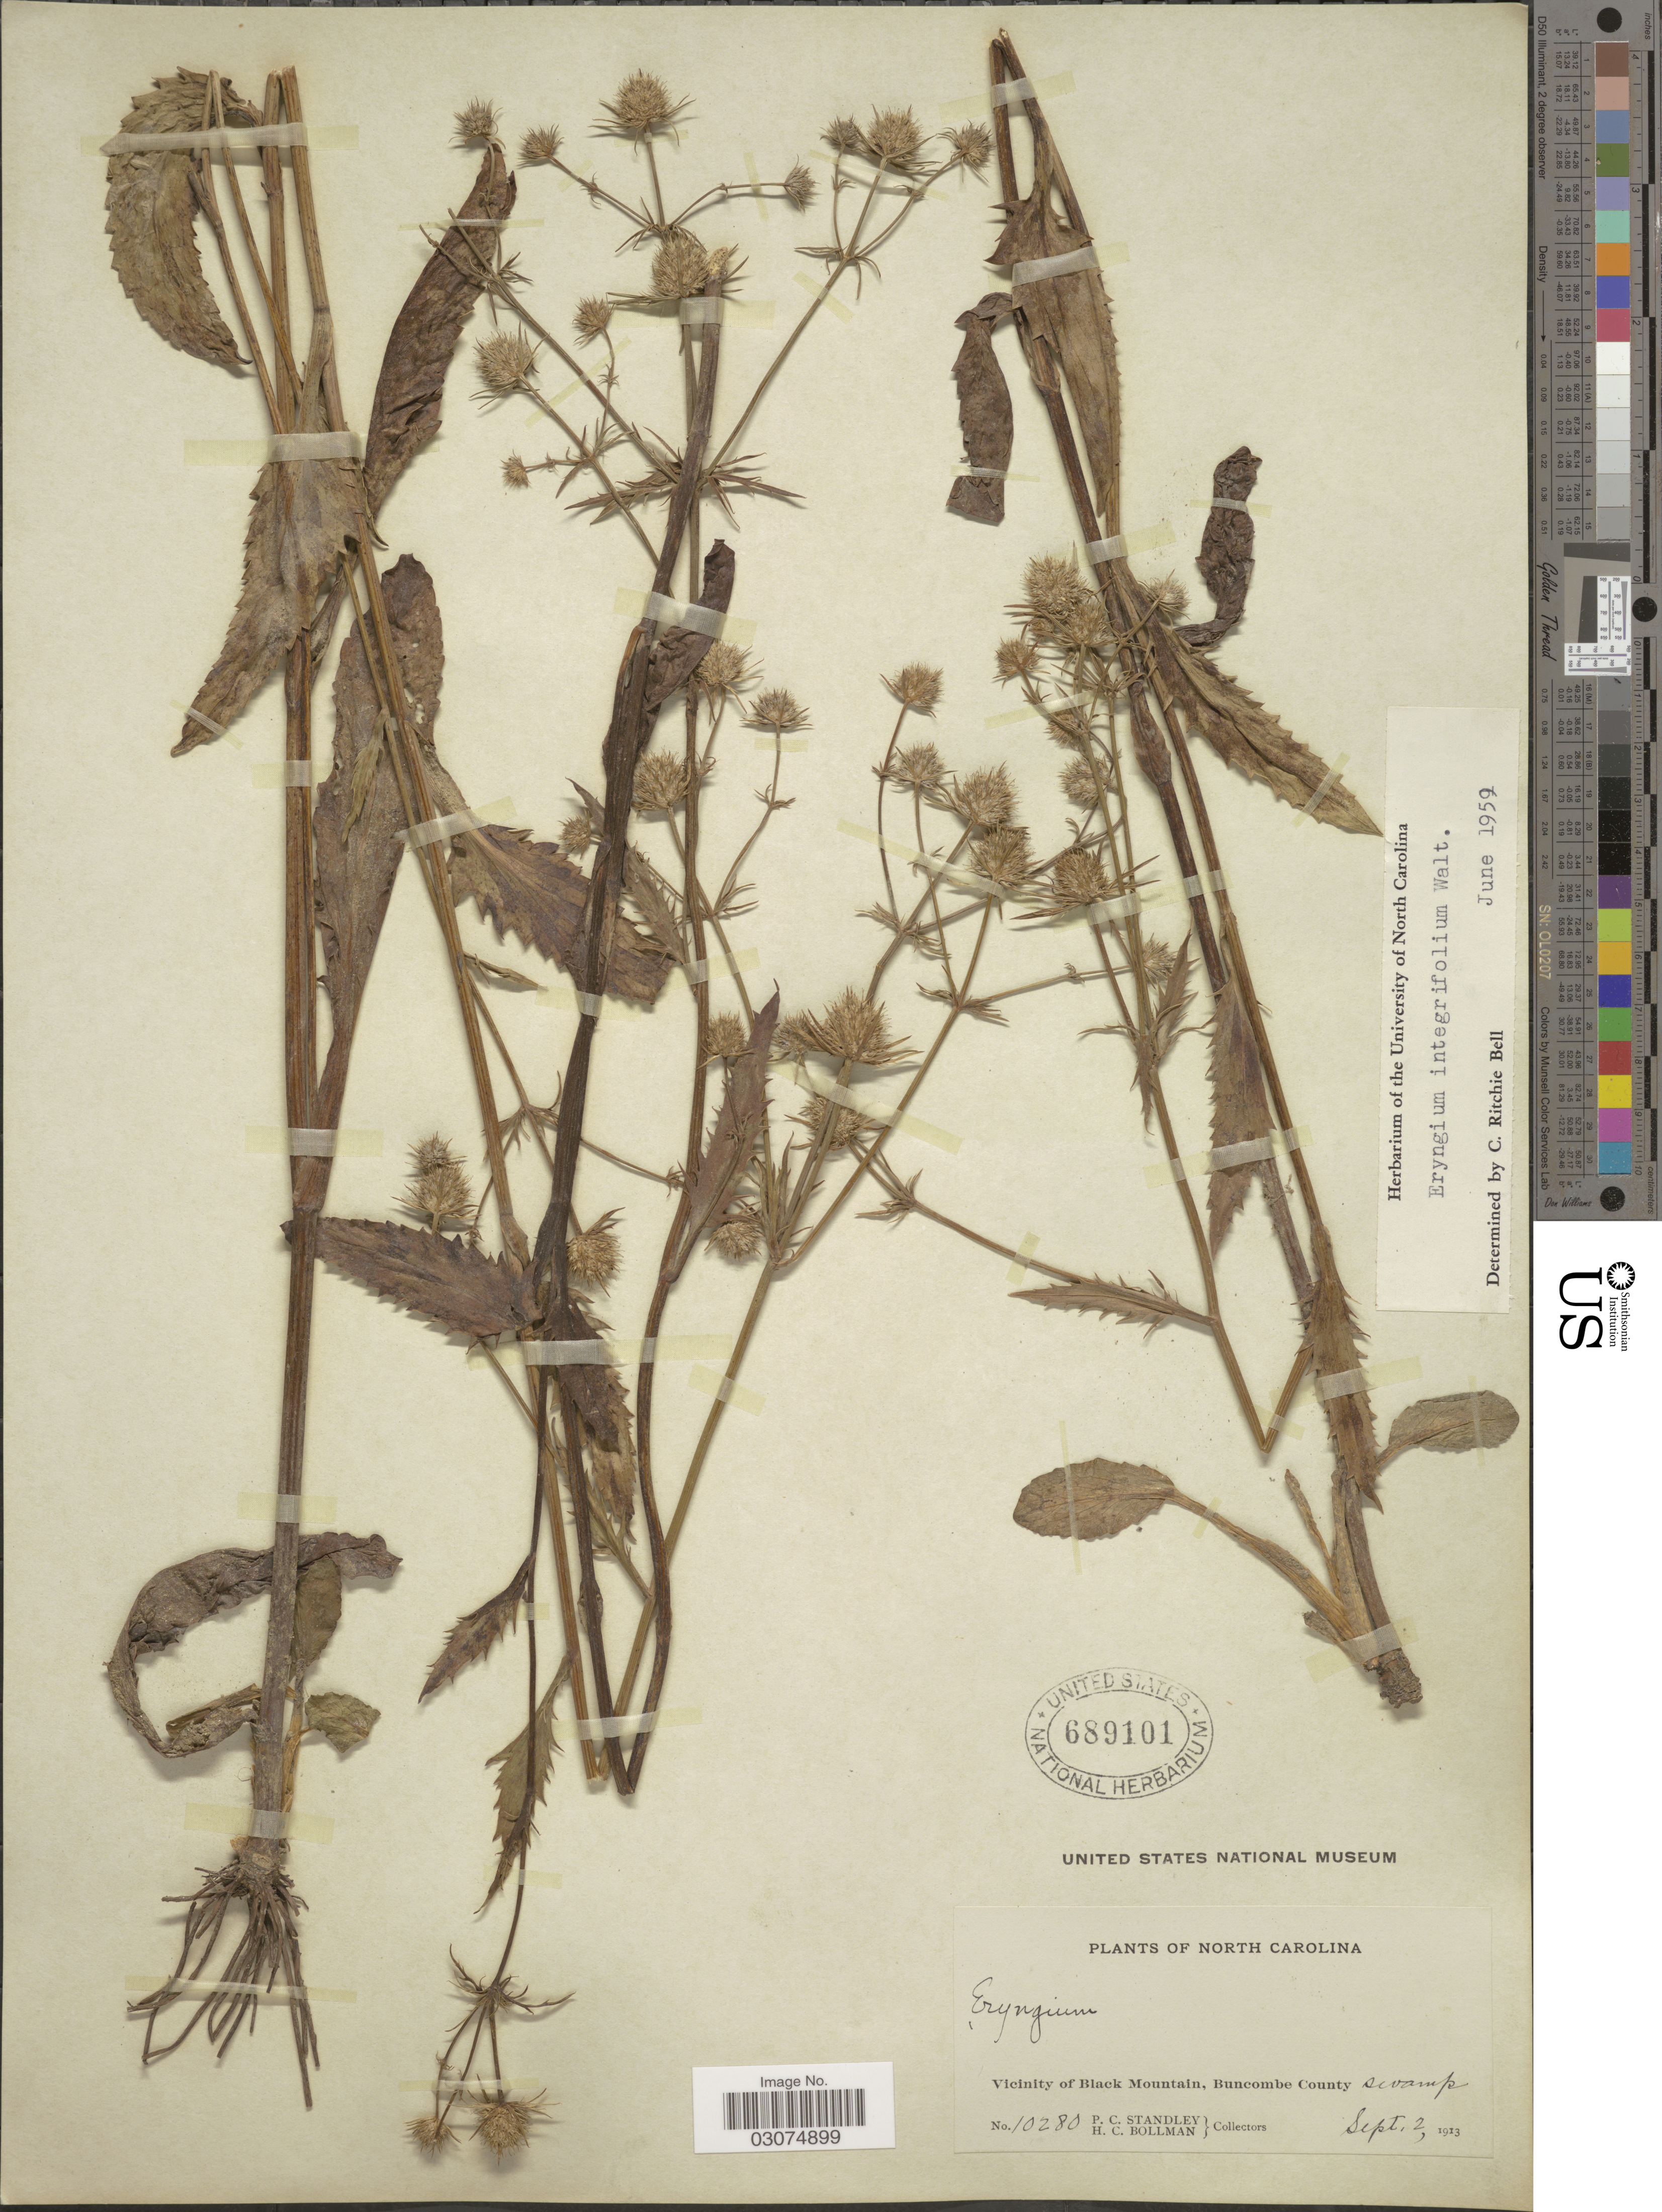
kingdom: Plantae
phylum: Tracheophyta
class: Magnoliopsida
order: Apiales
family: Apiaceae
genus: Eryngium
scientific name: Eryngium integrifolium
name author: Walter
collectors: P. C. Standley & H. C. Bollman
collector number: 10280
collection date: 1913-09-02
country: United States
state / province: North Carolina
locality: Vicinity of Black Mountain, Buncombe County.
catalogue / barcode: US 689101